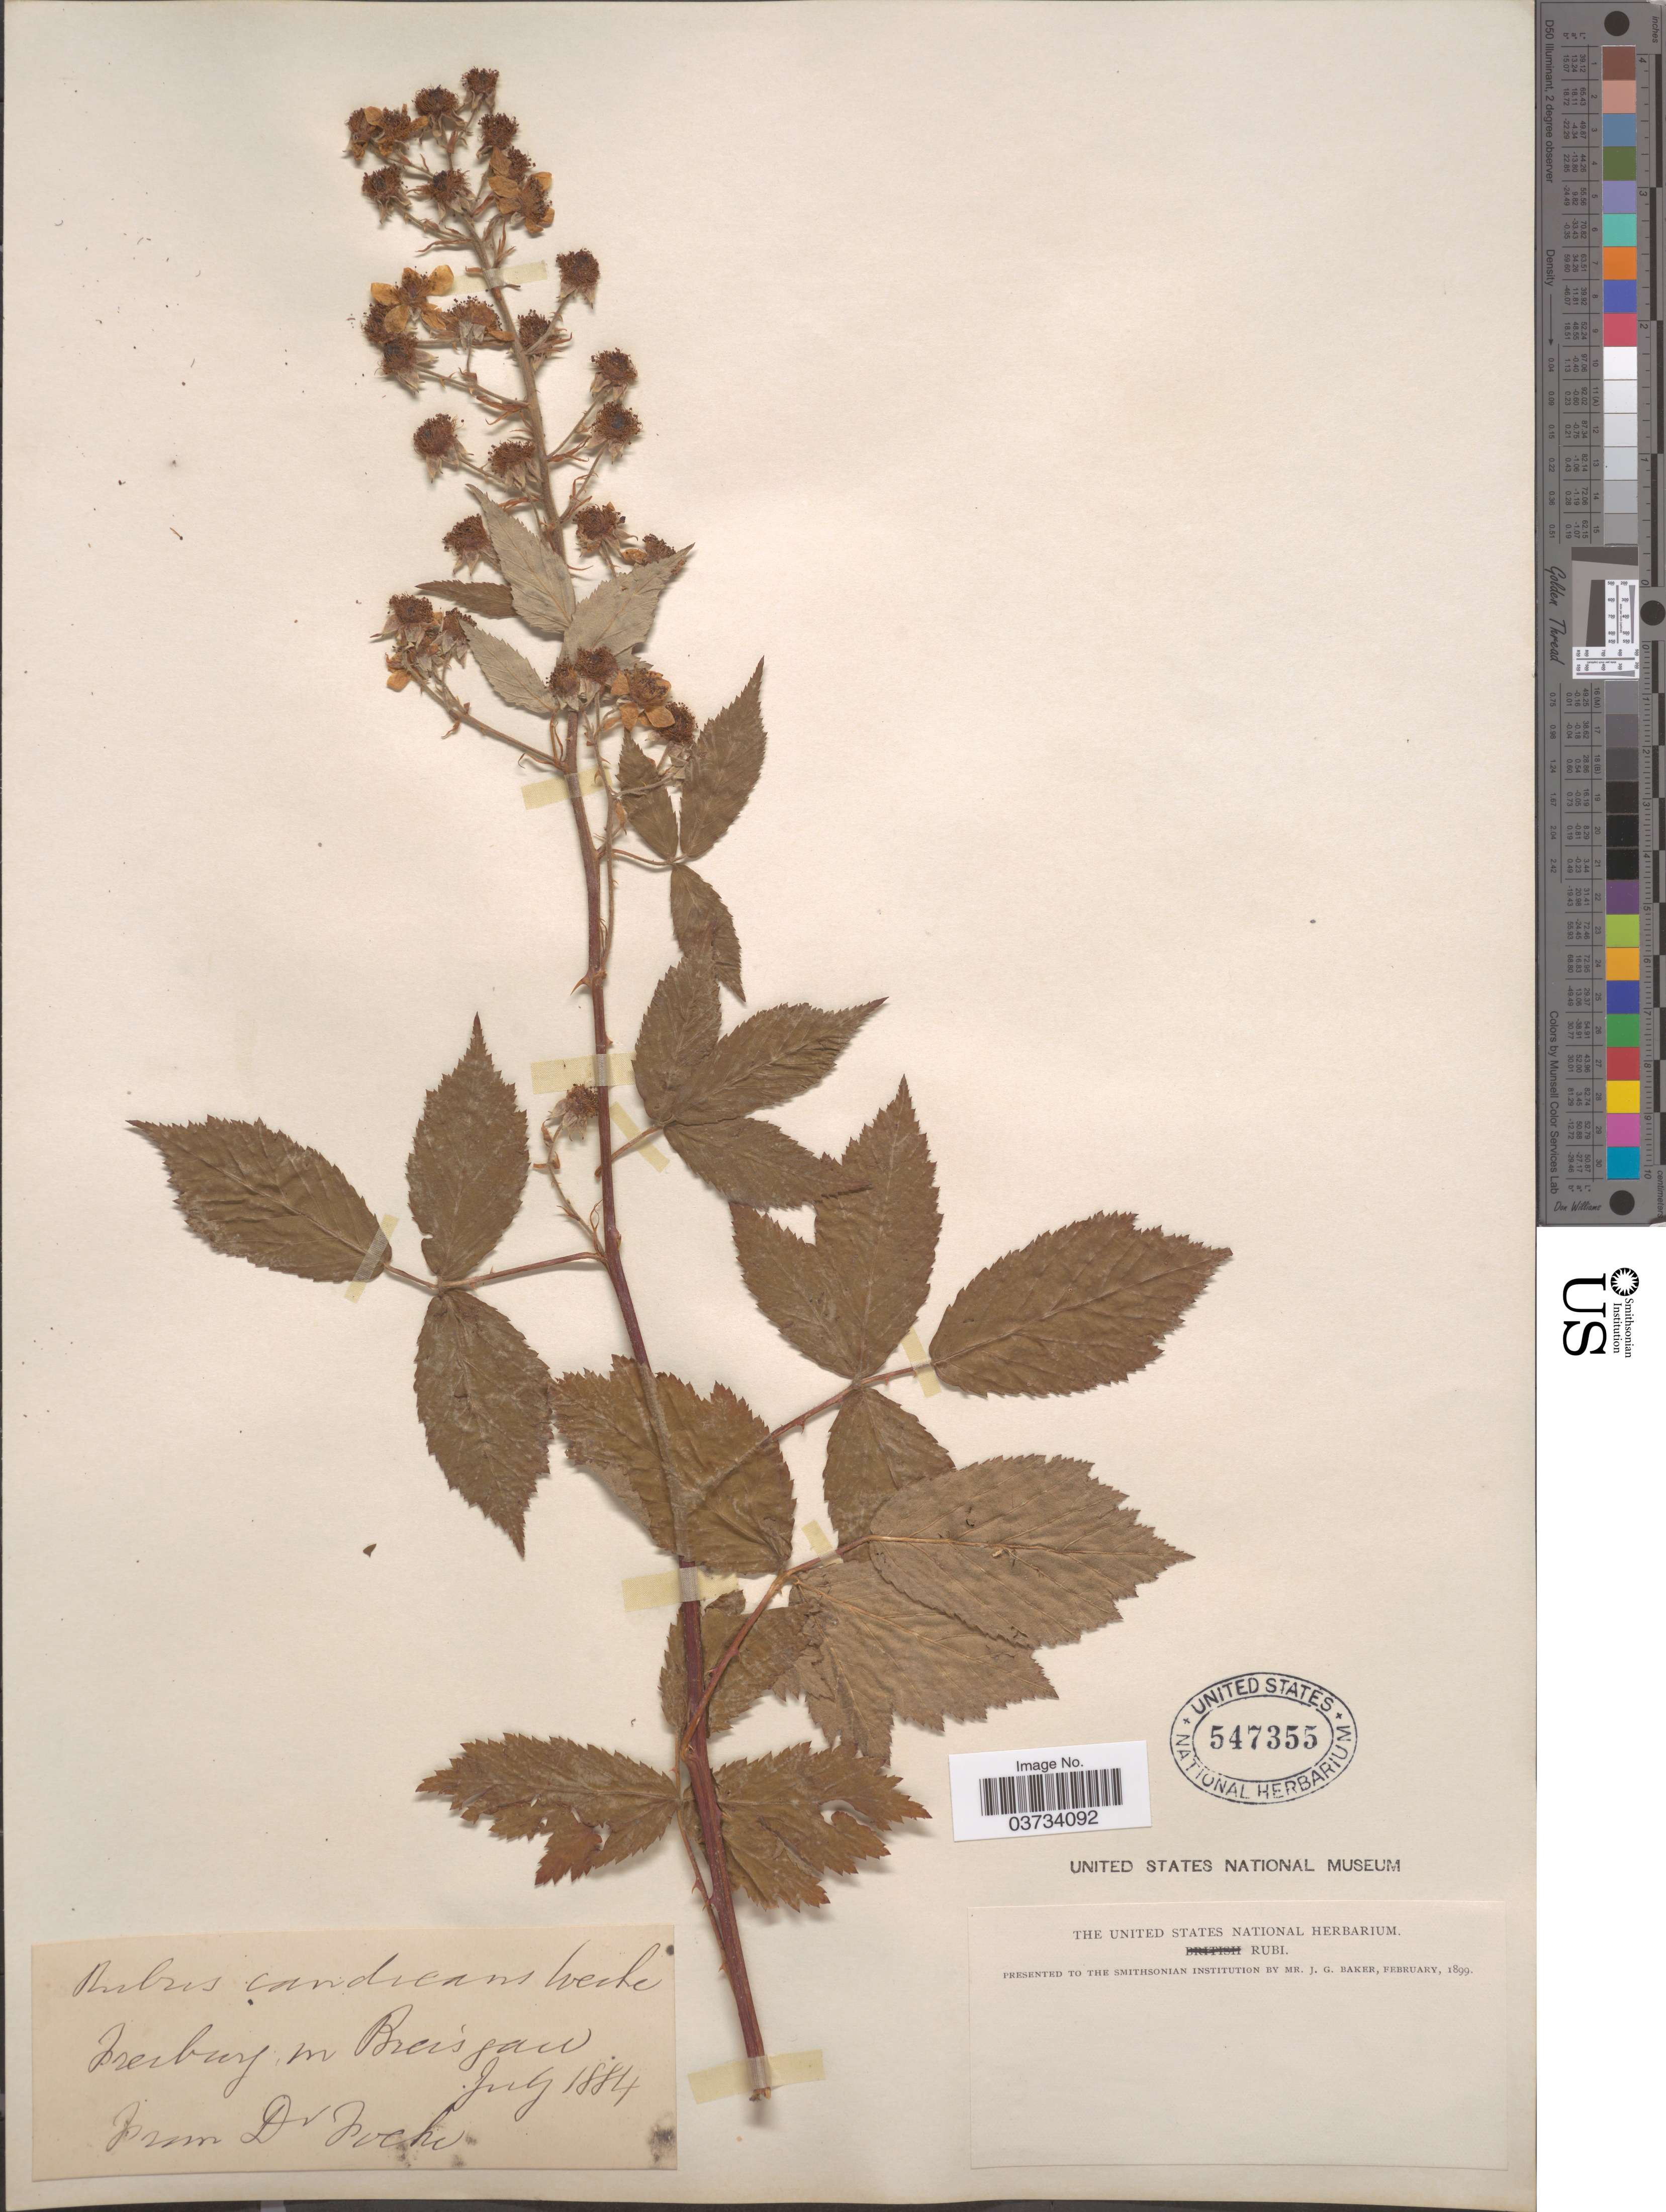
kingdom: Plantae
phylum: Tracheophyta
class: Magnoliopsida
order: Rosales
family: Rosaceae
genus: Rubus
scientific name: Rubus candicans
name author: Weihe ex Rchb.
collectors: Jochi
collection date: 1884-07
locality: Icerburg in Breisgaw. [interpreted]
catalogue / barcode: US 547355